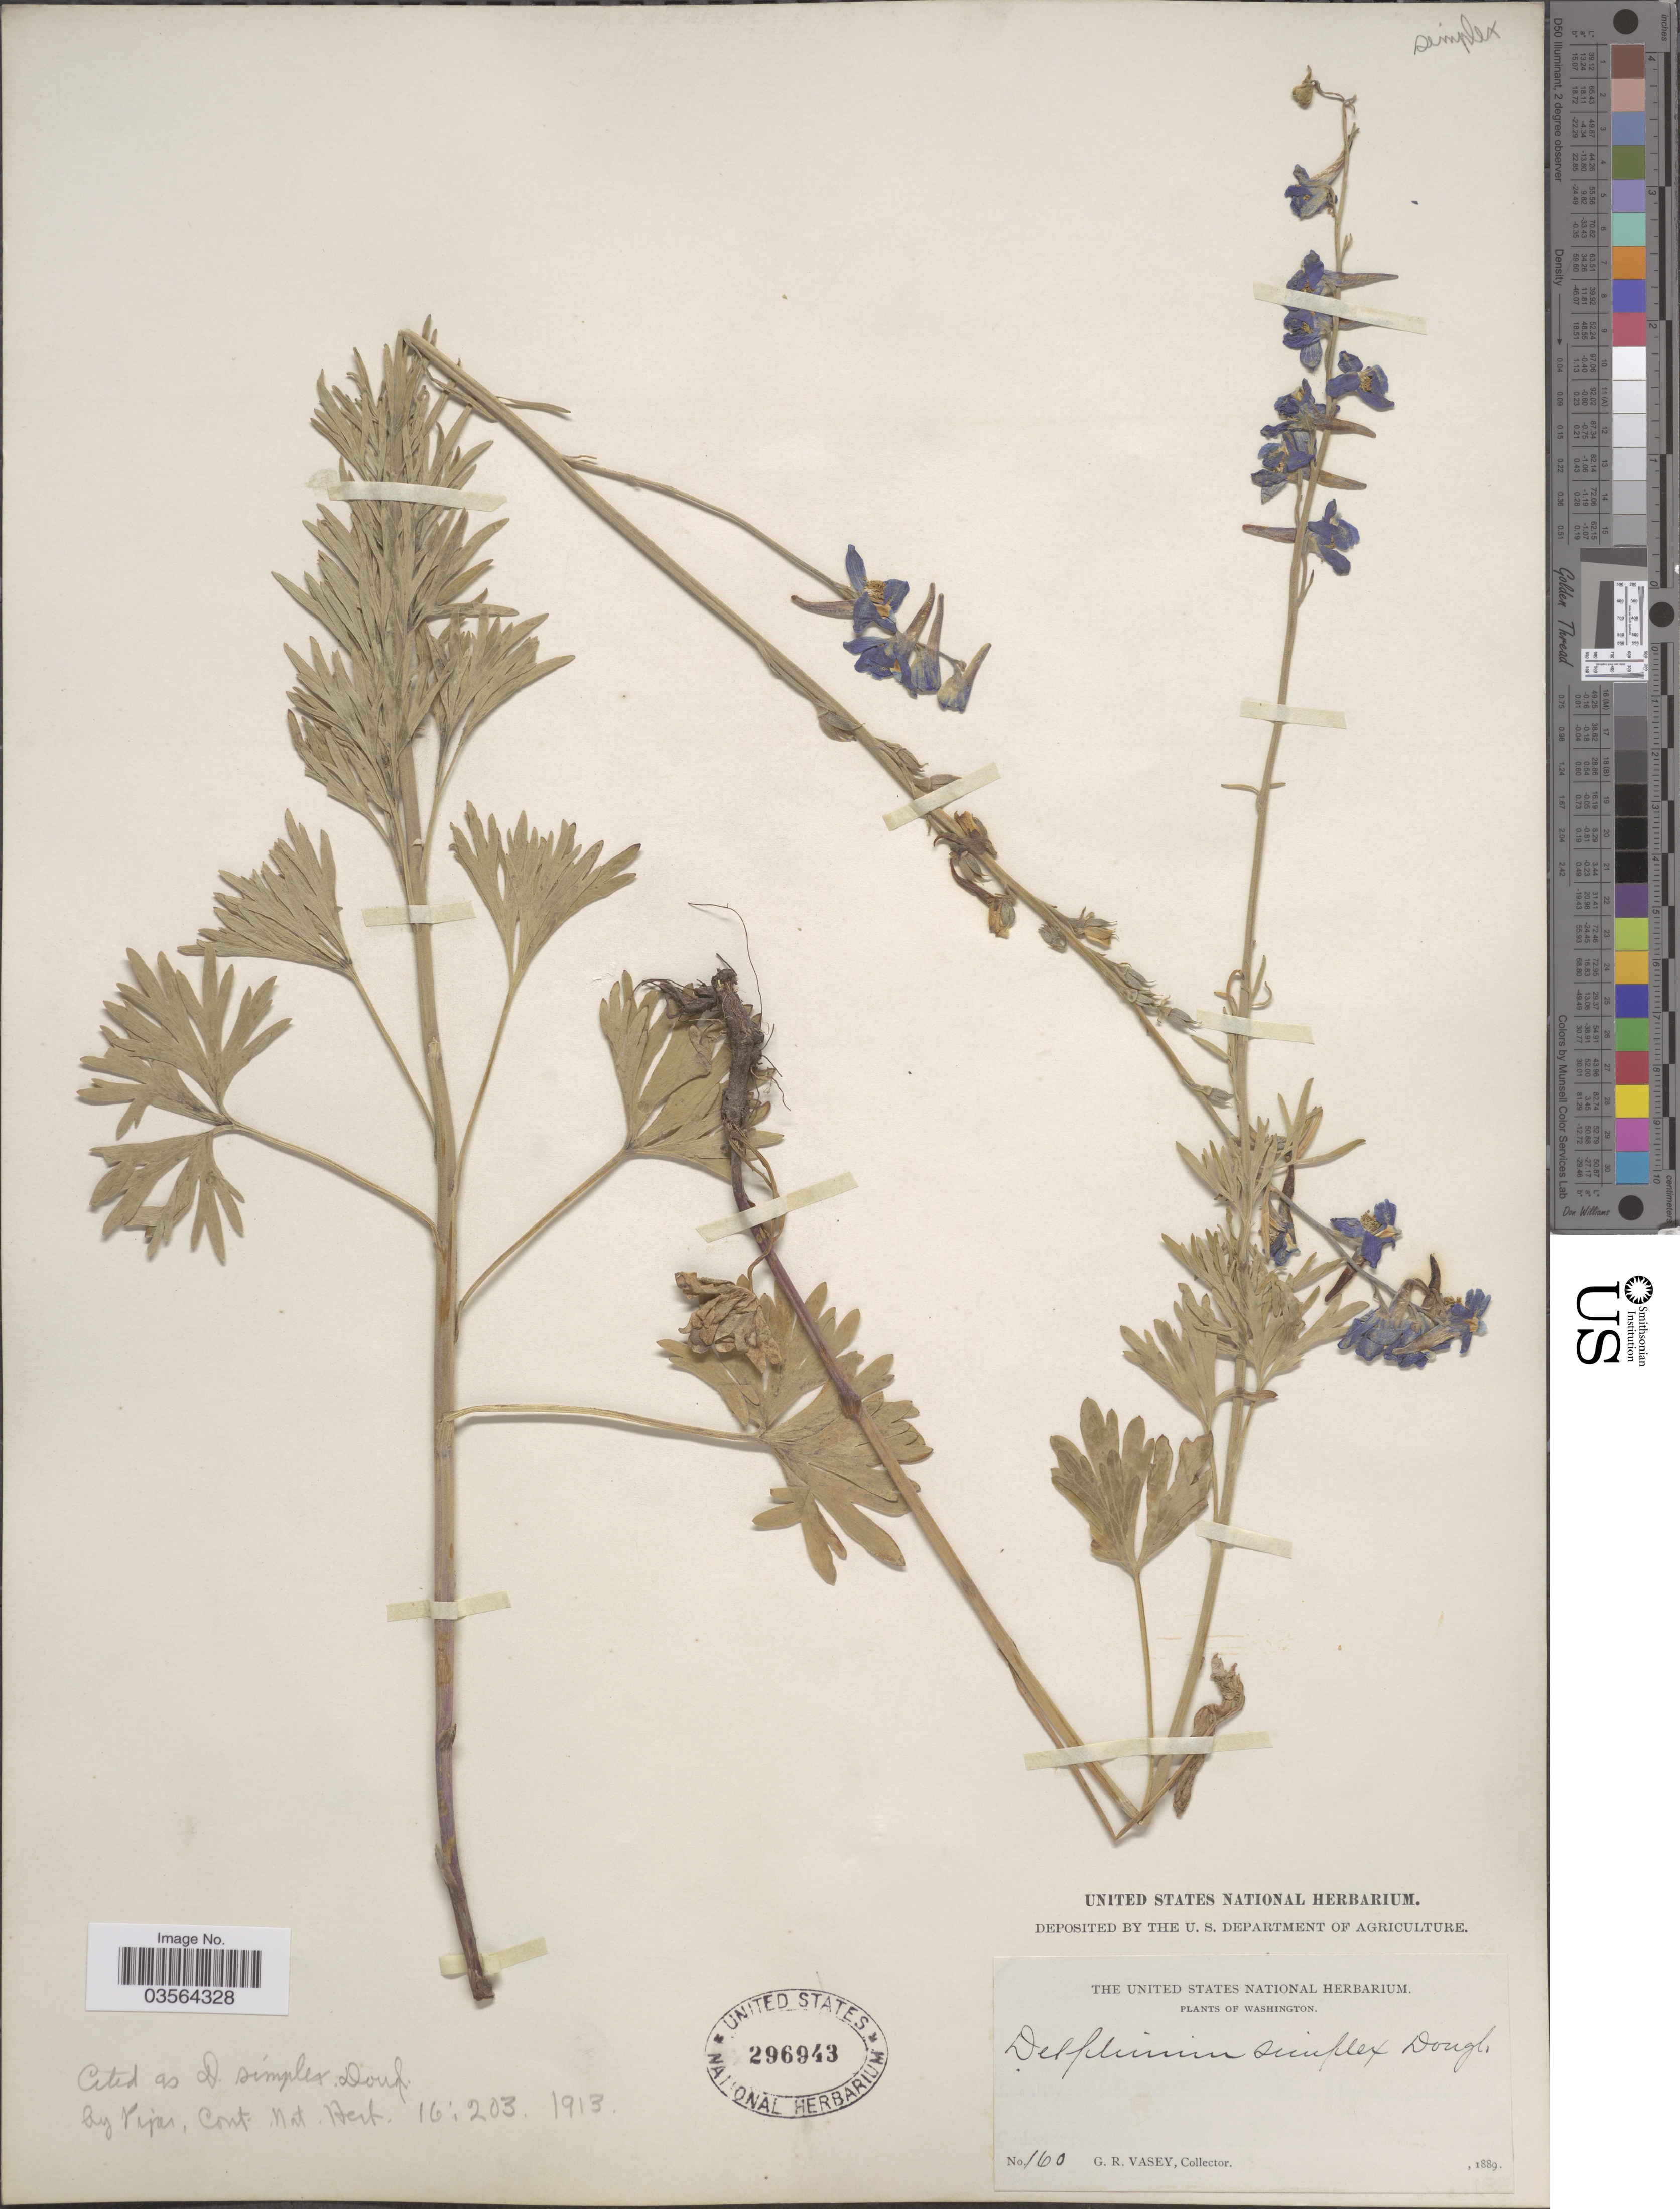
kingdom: Plantae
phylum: Tracheophyta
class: Magnoliopsida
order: Ranunculales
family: Ranunculaceae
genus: Delphinium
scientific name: Delphinium sp.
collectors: G. R. Vasey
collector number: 160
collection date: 1889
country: United States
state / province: Washington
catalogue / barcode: US 296943